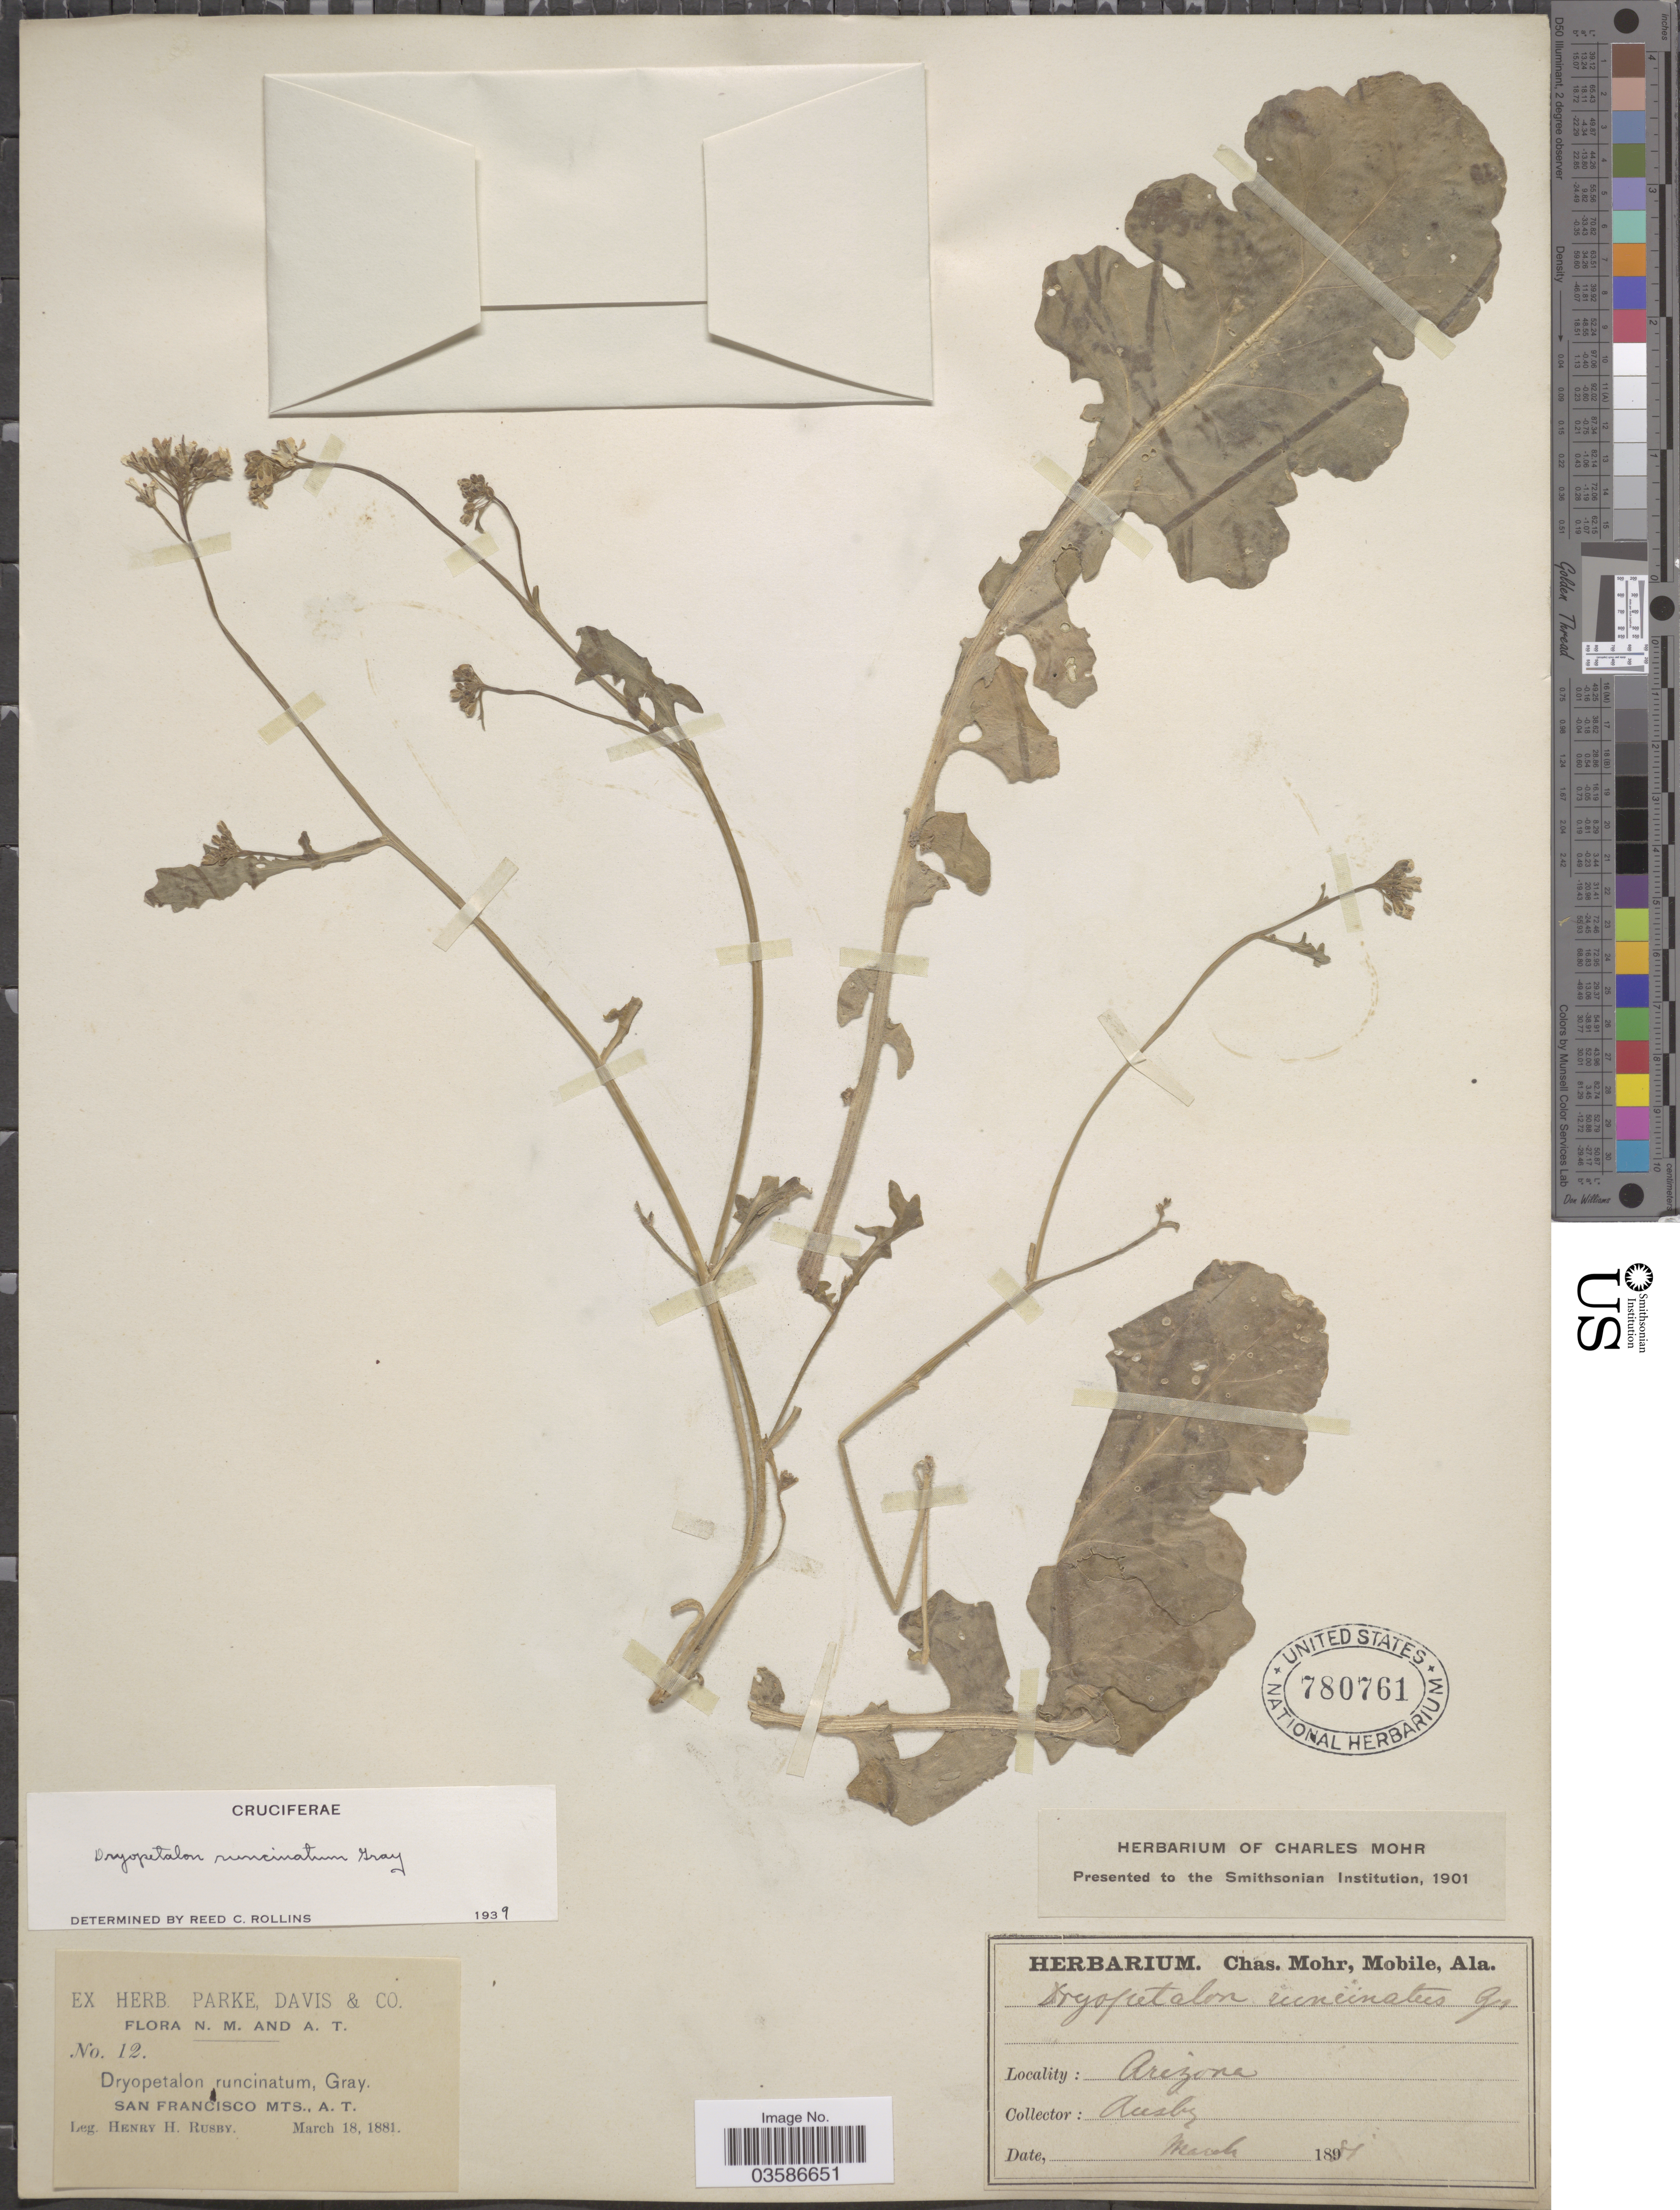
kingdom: Plantae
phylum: Tracheophyta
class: Magnoliopsida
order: Brassicales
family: Brassicaceae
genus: Dryopetalon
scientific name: Dryopetalon runcinatum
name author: A. Gray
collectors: H. H. Rusby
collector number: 12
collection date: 1881-03-18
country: United States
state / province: Arizona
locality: San Francisco Mts. A. T.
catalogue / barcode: US 780761